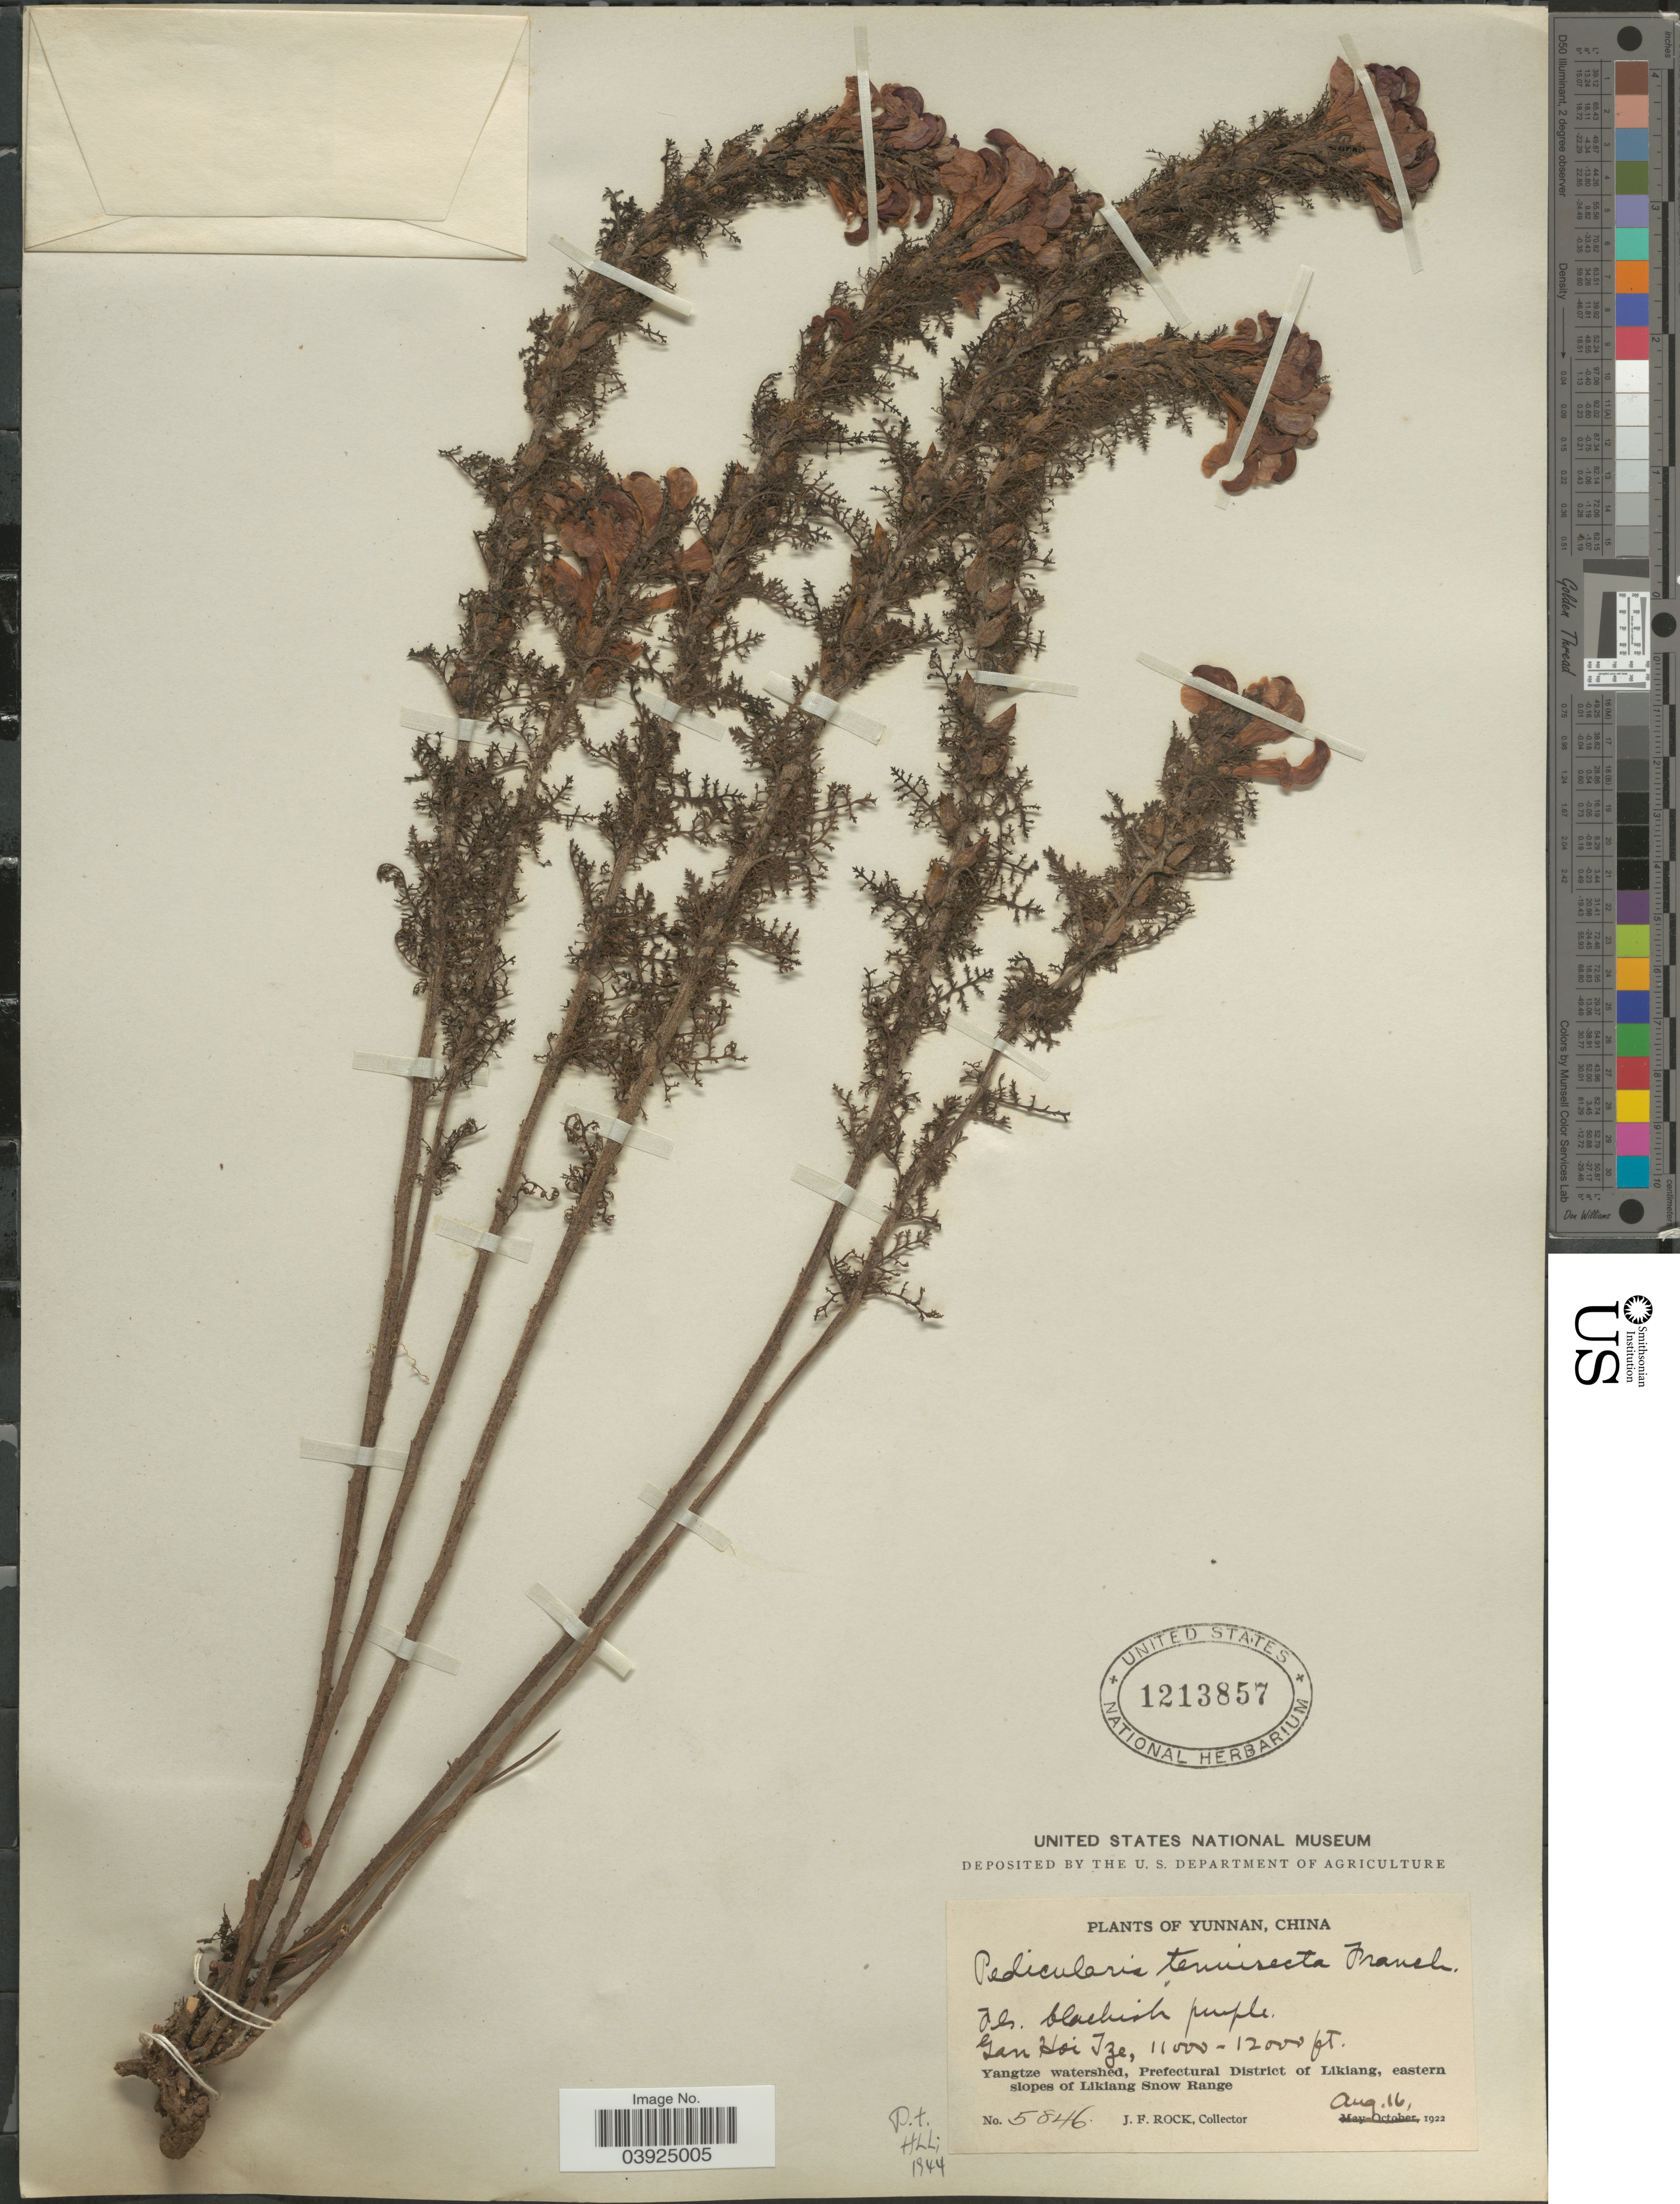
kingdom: Plantae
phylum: Tracheophyta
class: Magnoliopsida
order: Lamiales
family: Orobanchaceae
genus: Pedicularis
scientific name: Pedicularis tenuisecta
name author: Franch. ex Maxim.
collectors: J. Rock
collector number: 5846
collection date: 1922-08-16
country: China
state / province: Yunnan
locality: Gan [interpreted] Hoi Tze. Yangtze watershed, Prefectural District of Likiang, eastern slopes of Likiang Snow Range.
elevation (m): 3353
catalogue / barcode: US 1213857